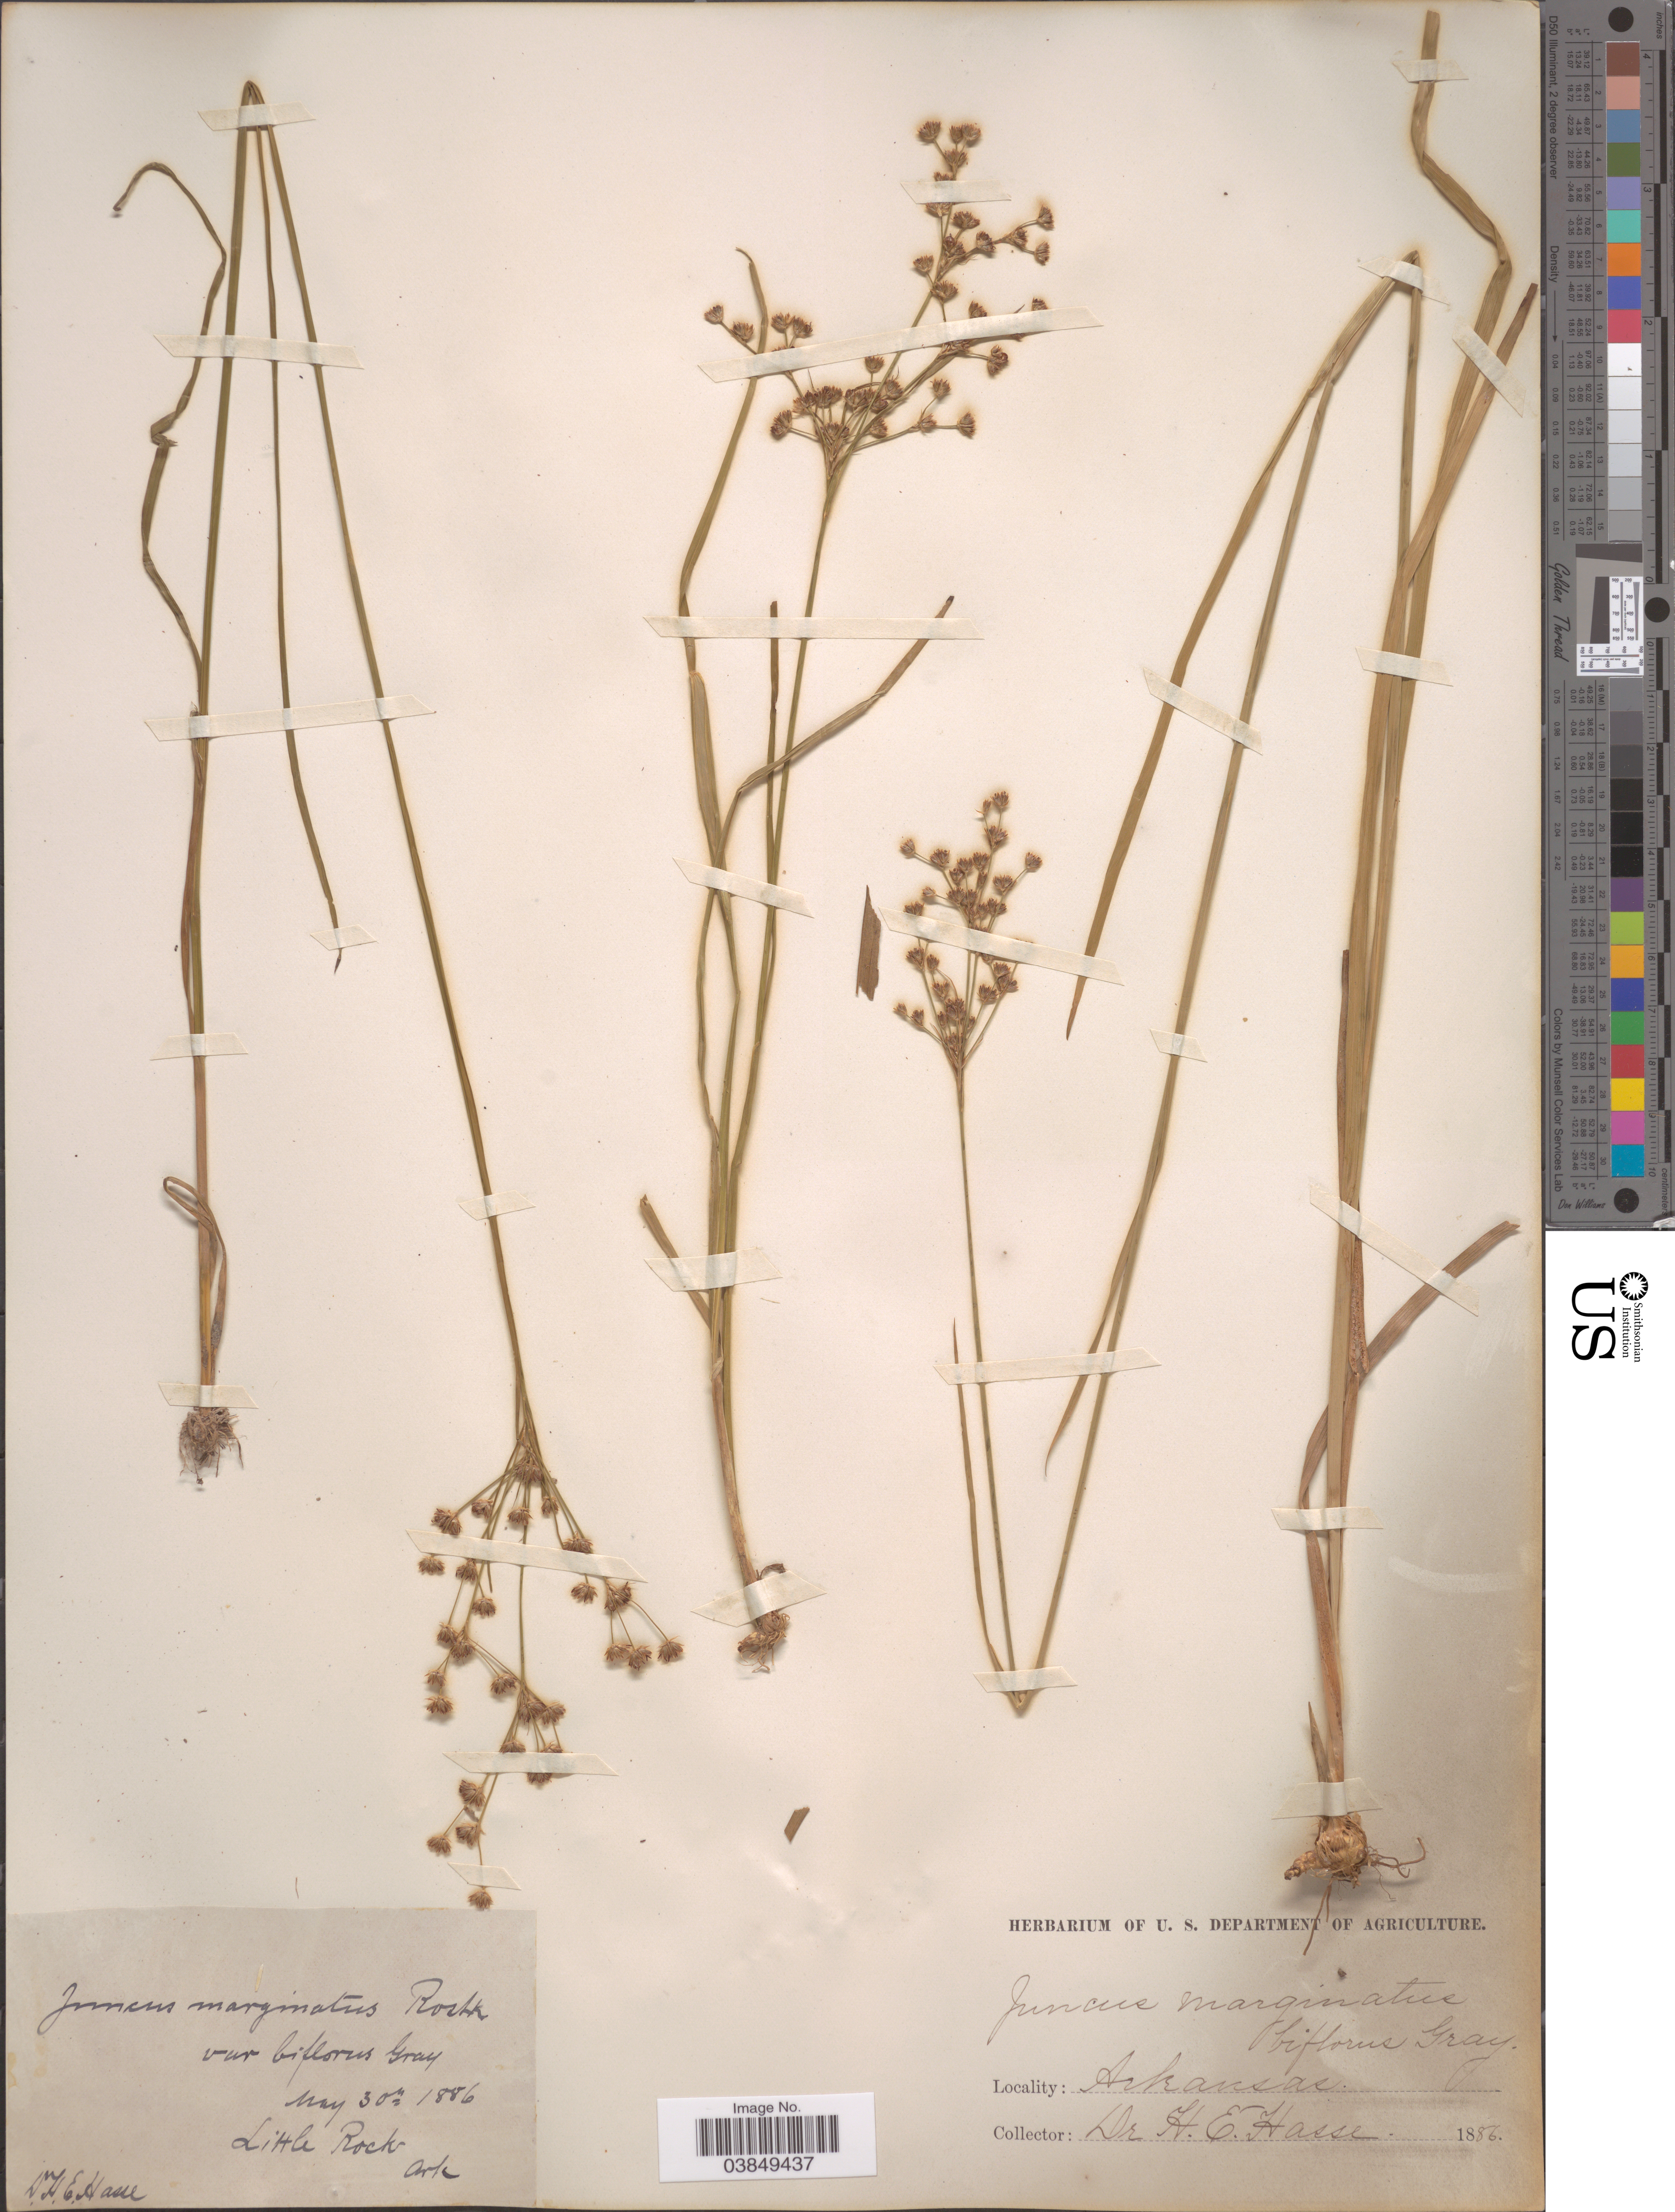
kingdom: Plantae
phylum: Tracheophyta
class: Liliopsida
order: Poales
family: Juncaceae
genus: Juncus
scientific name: Juncus aristulatus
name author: Michx.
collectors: H. E. Hasse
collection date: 1886-05-30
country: United States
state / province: Arkansas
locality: Little Rock.